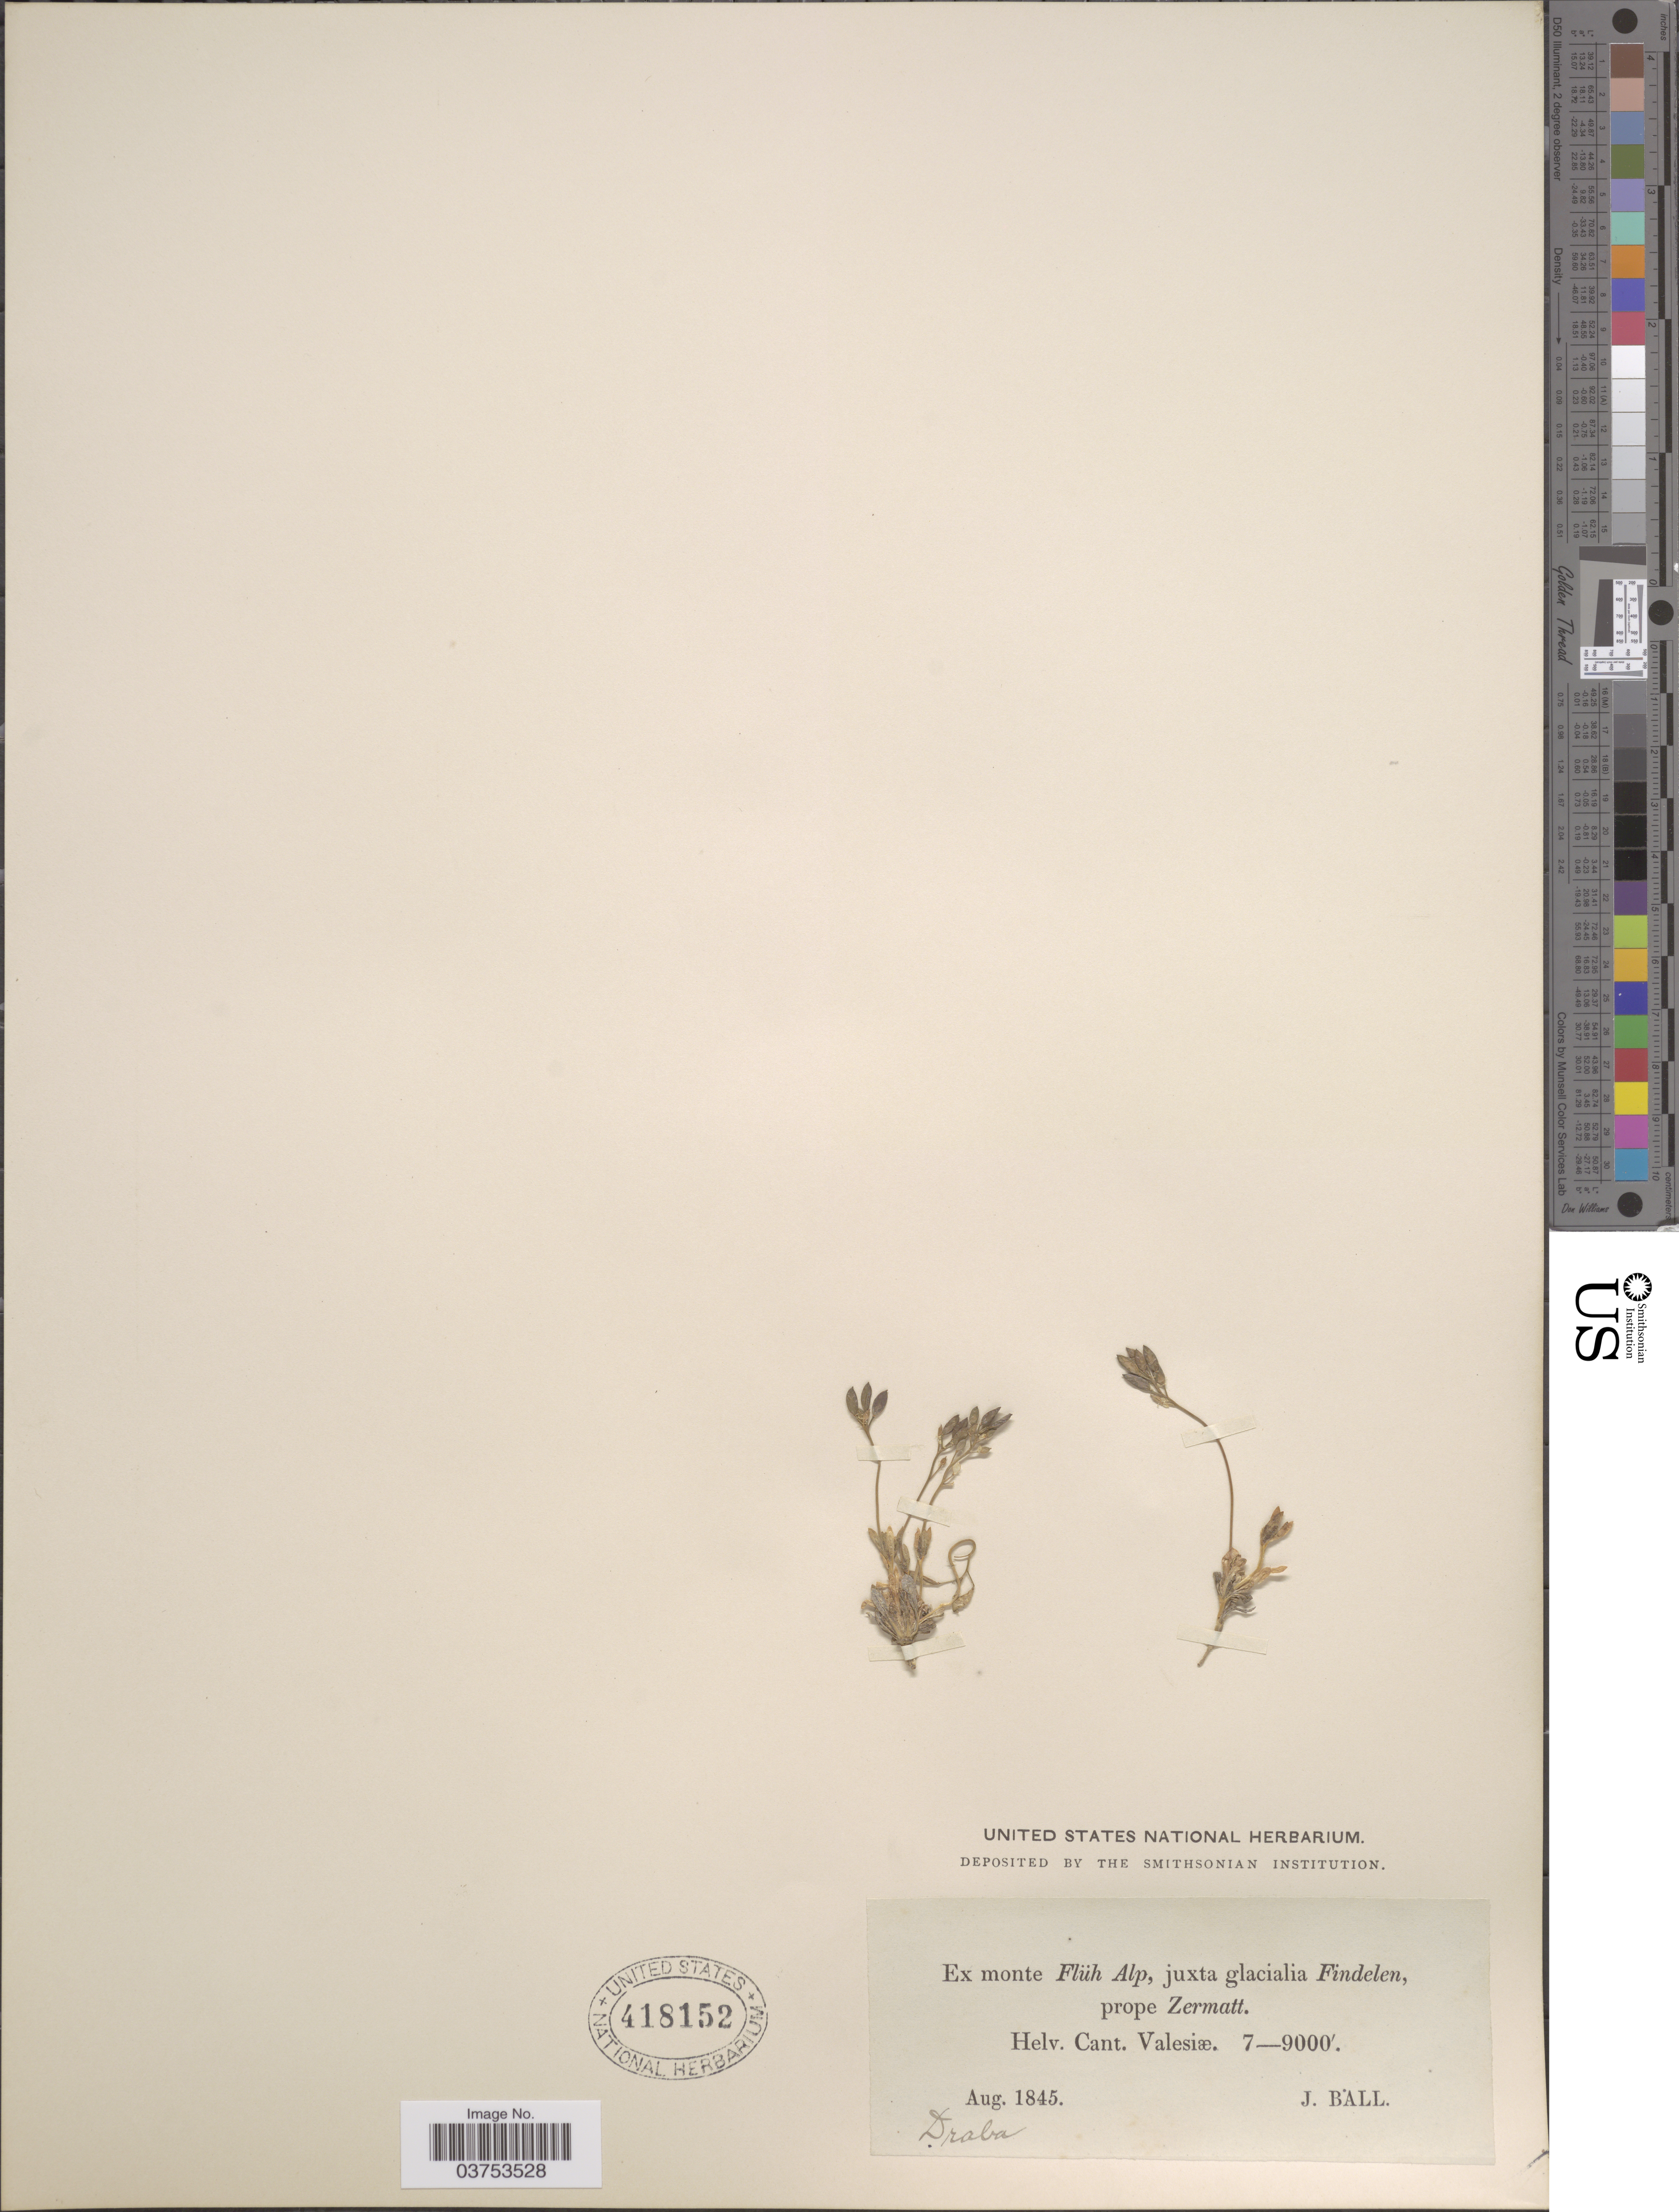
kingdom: Plantae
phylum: Tracheophyta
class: Magnoliopsida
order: Brassicales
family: Brassicaceae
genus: Draba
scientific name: Draba sp.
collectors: J. Ball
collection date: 1845-08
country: Switzerland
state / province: Valais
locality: Ex monte Flüh Alp, juxta glacialia Findelen, prope Zermatt. Helv. Cant. Valesiæ.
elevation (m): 2134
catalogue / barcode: US 418152